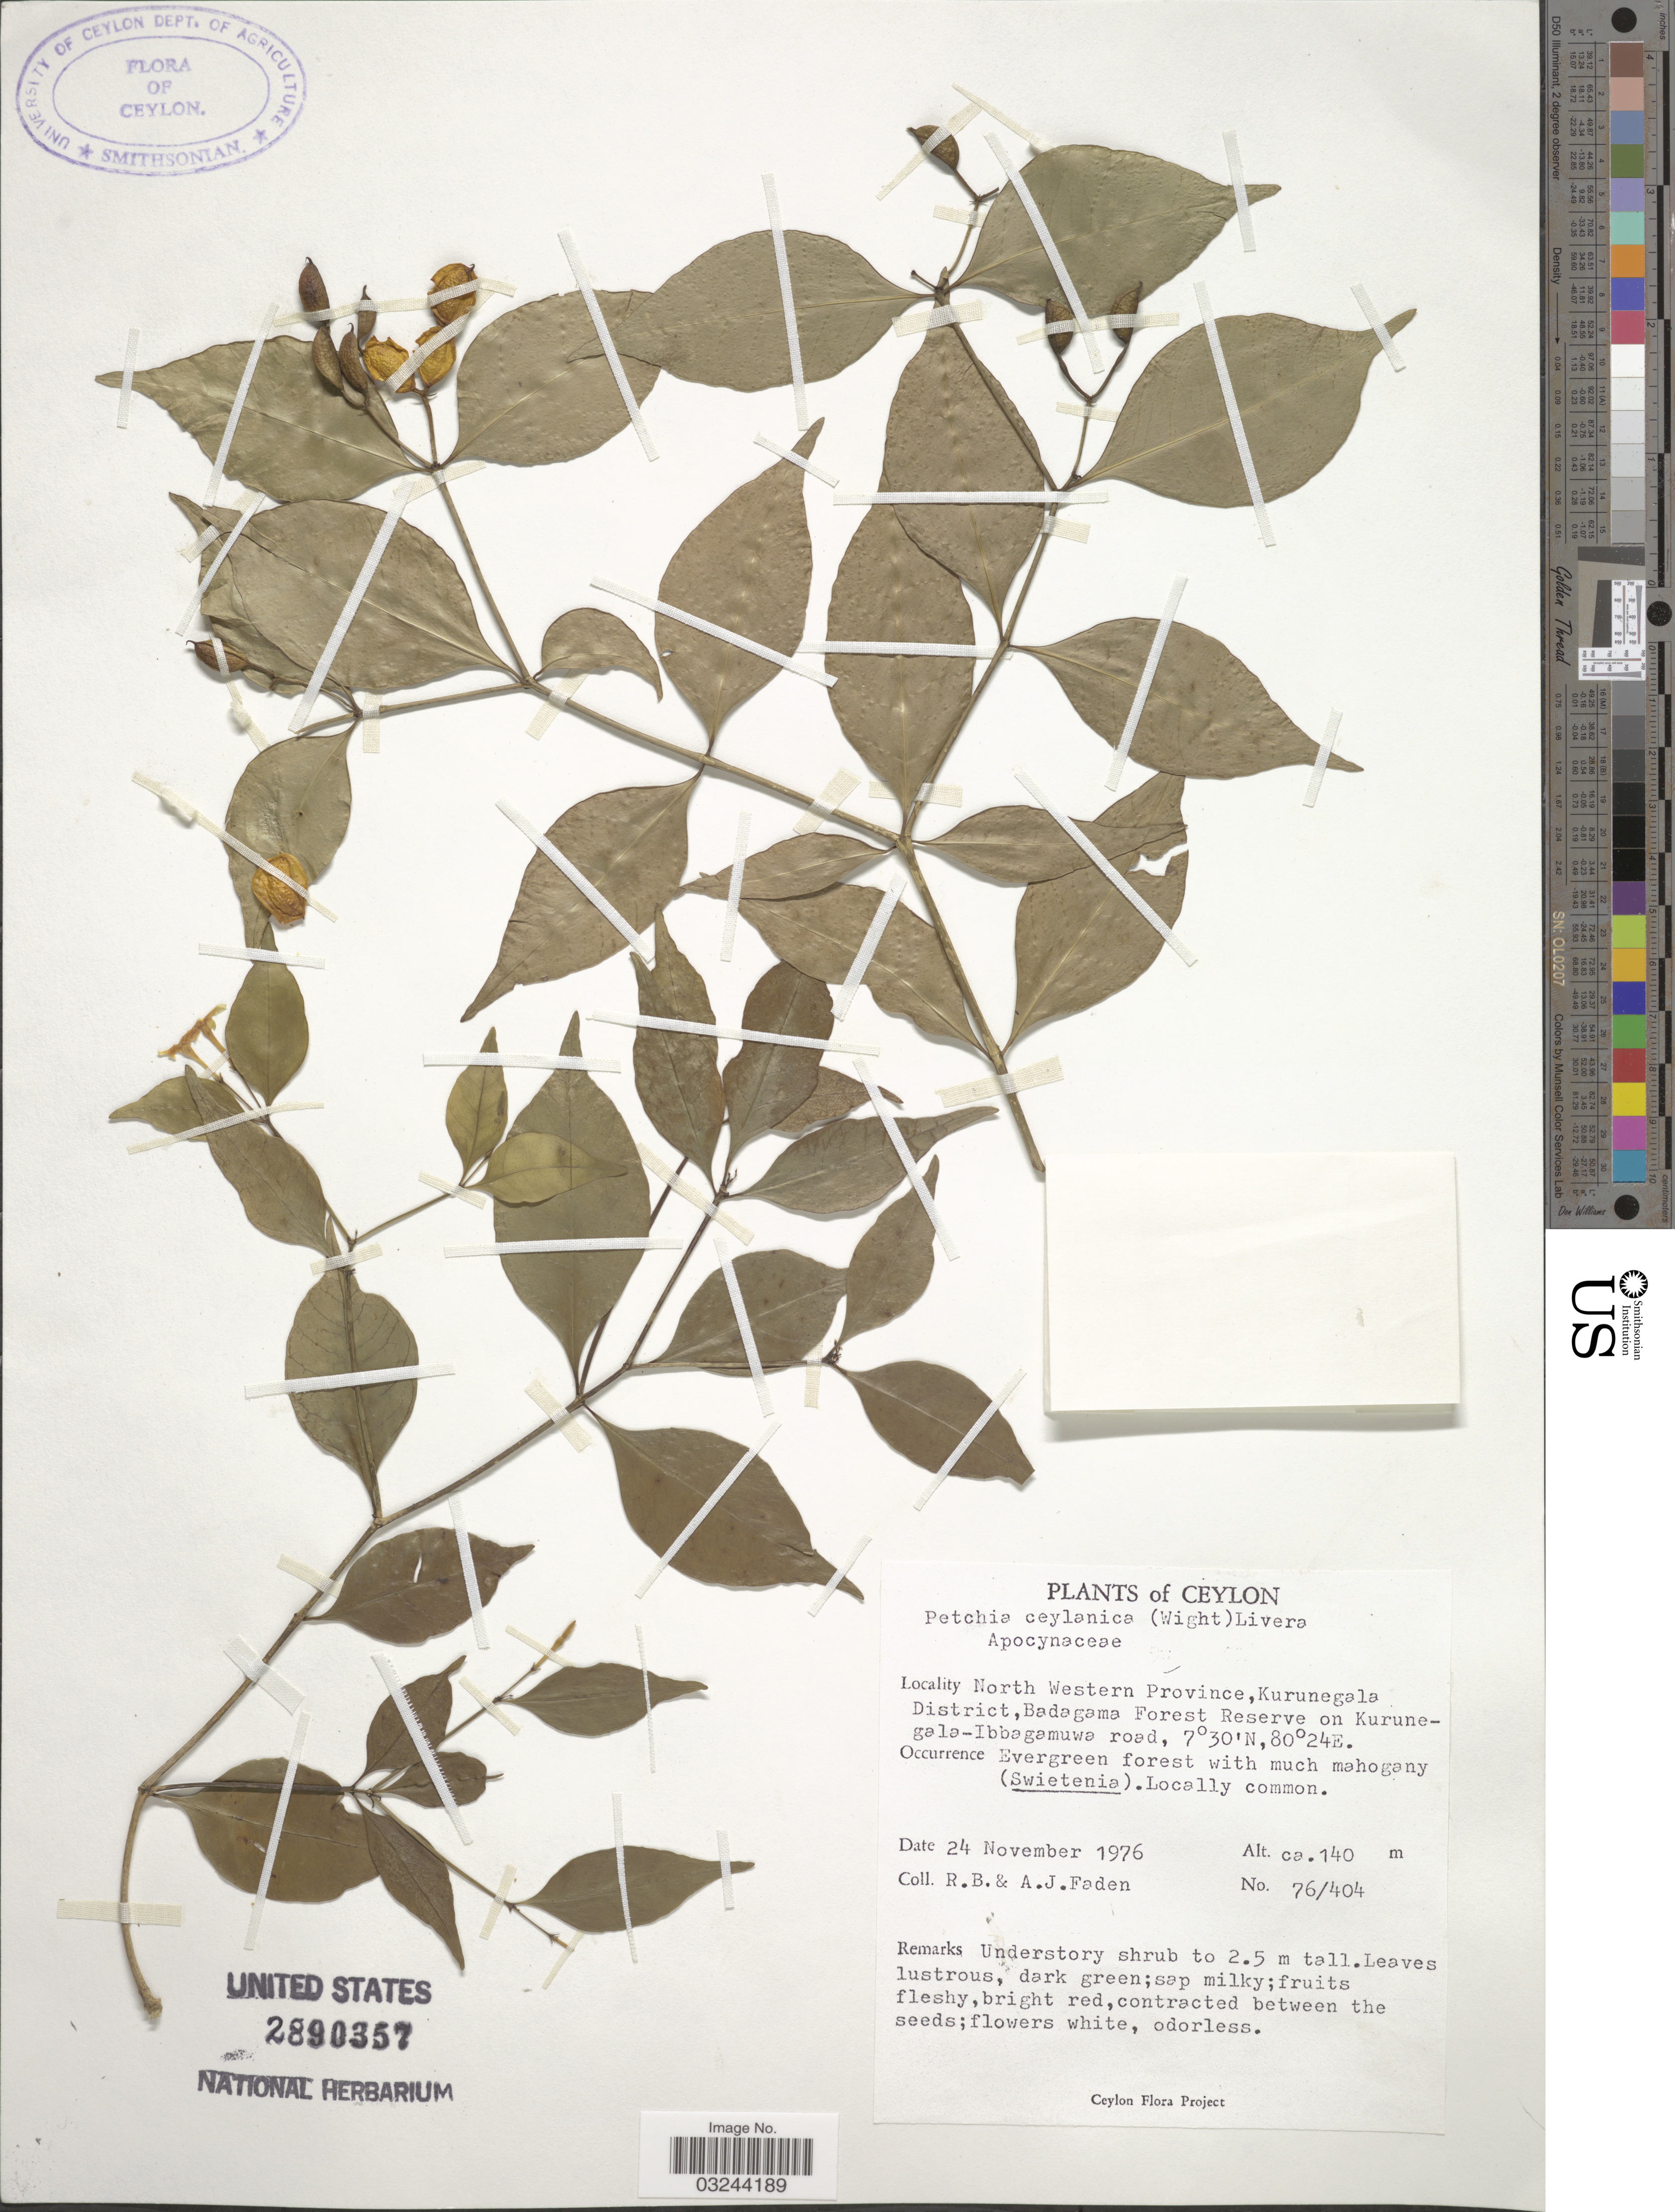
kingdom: Plantae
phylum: Tracheophyta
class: Magnoliopsida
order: Gentianales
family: Apocynaceae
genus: Petchia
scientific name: Petchia ceylanica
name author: (Wight) Livera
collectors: R. B. Faden & A. J. Faden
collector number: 76/404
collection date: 1976-11-24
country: Sri Lanka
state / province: North Western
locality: Ceylon, Kurunegala District, Badagama Forest Reserve on Kurunegala-Ibbagamuwa road.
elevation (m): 140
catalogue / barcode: US 2890357